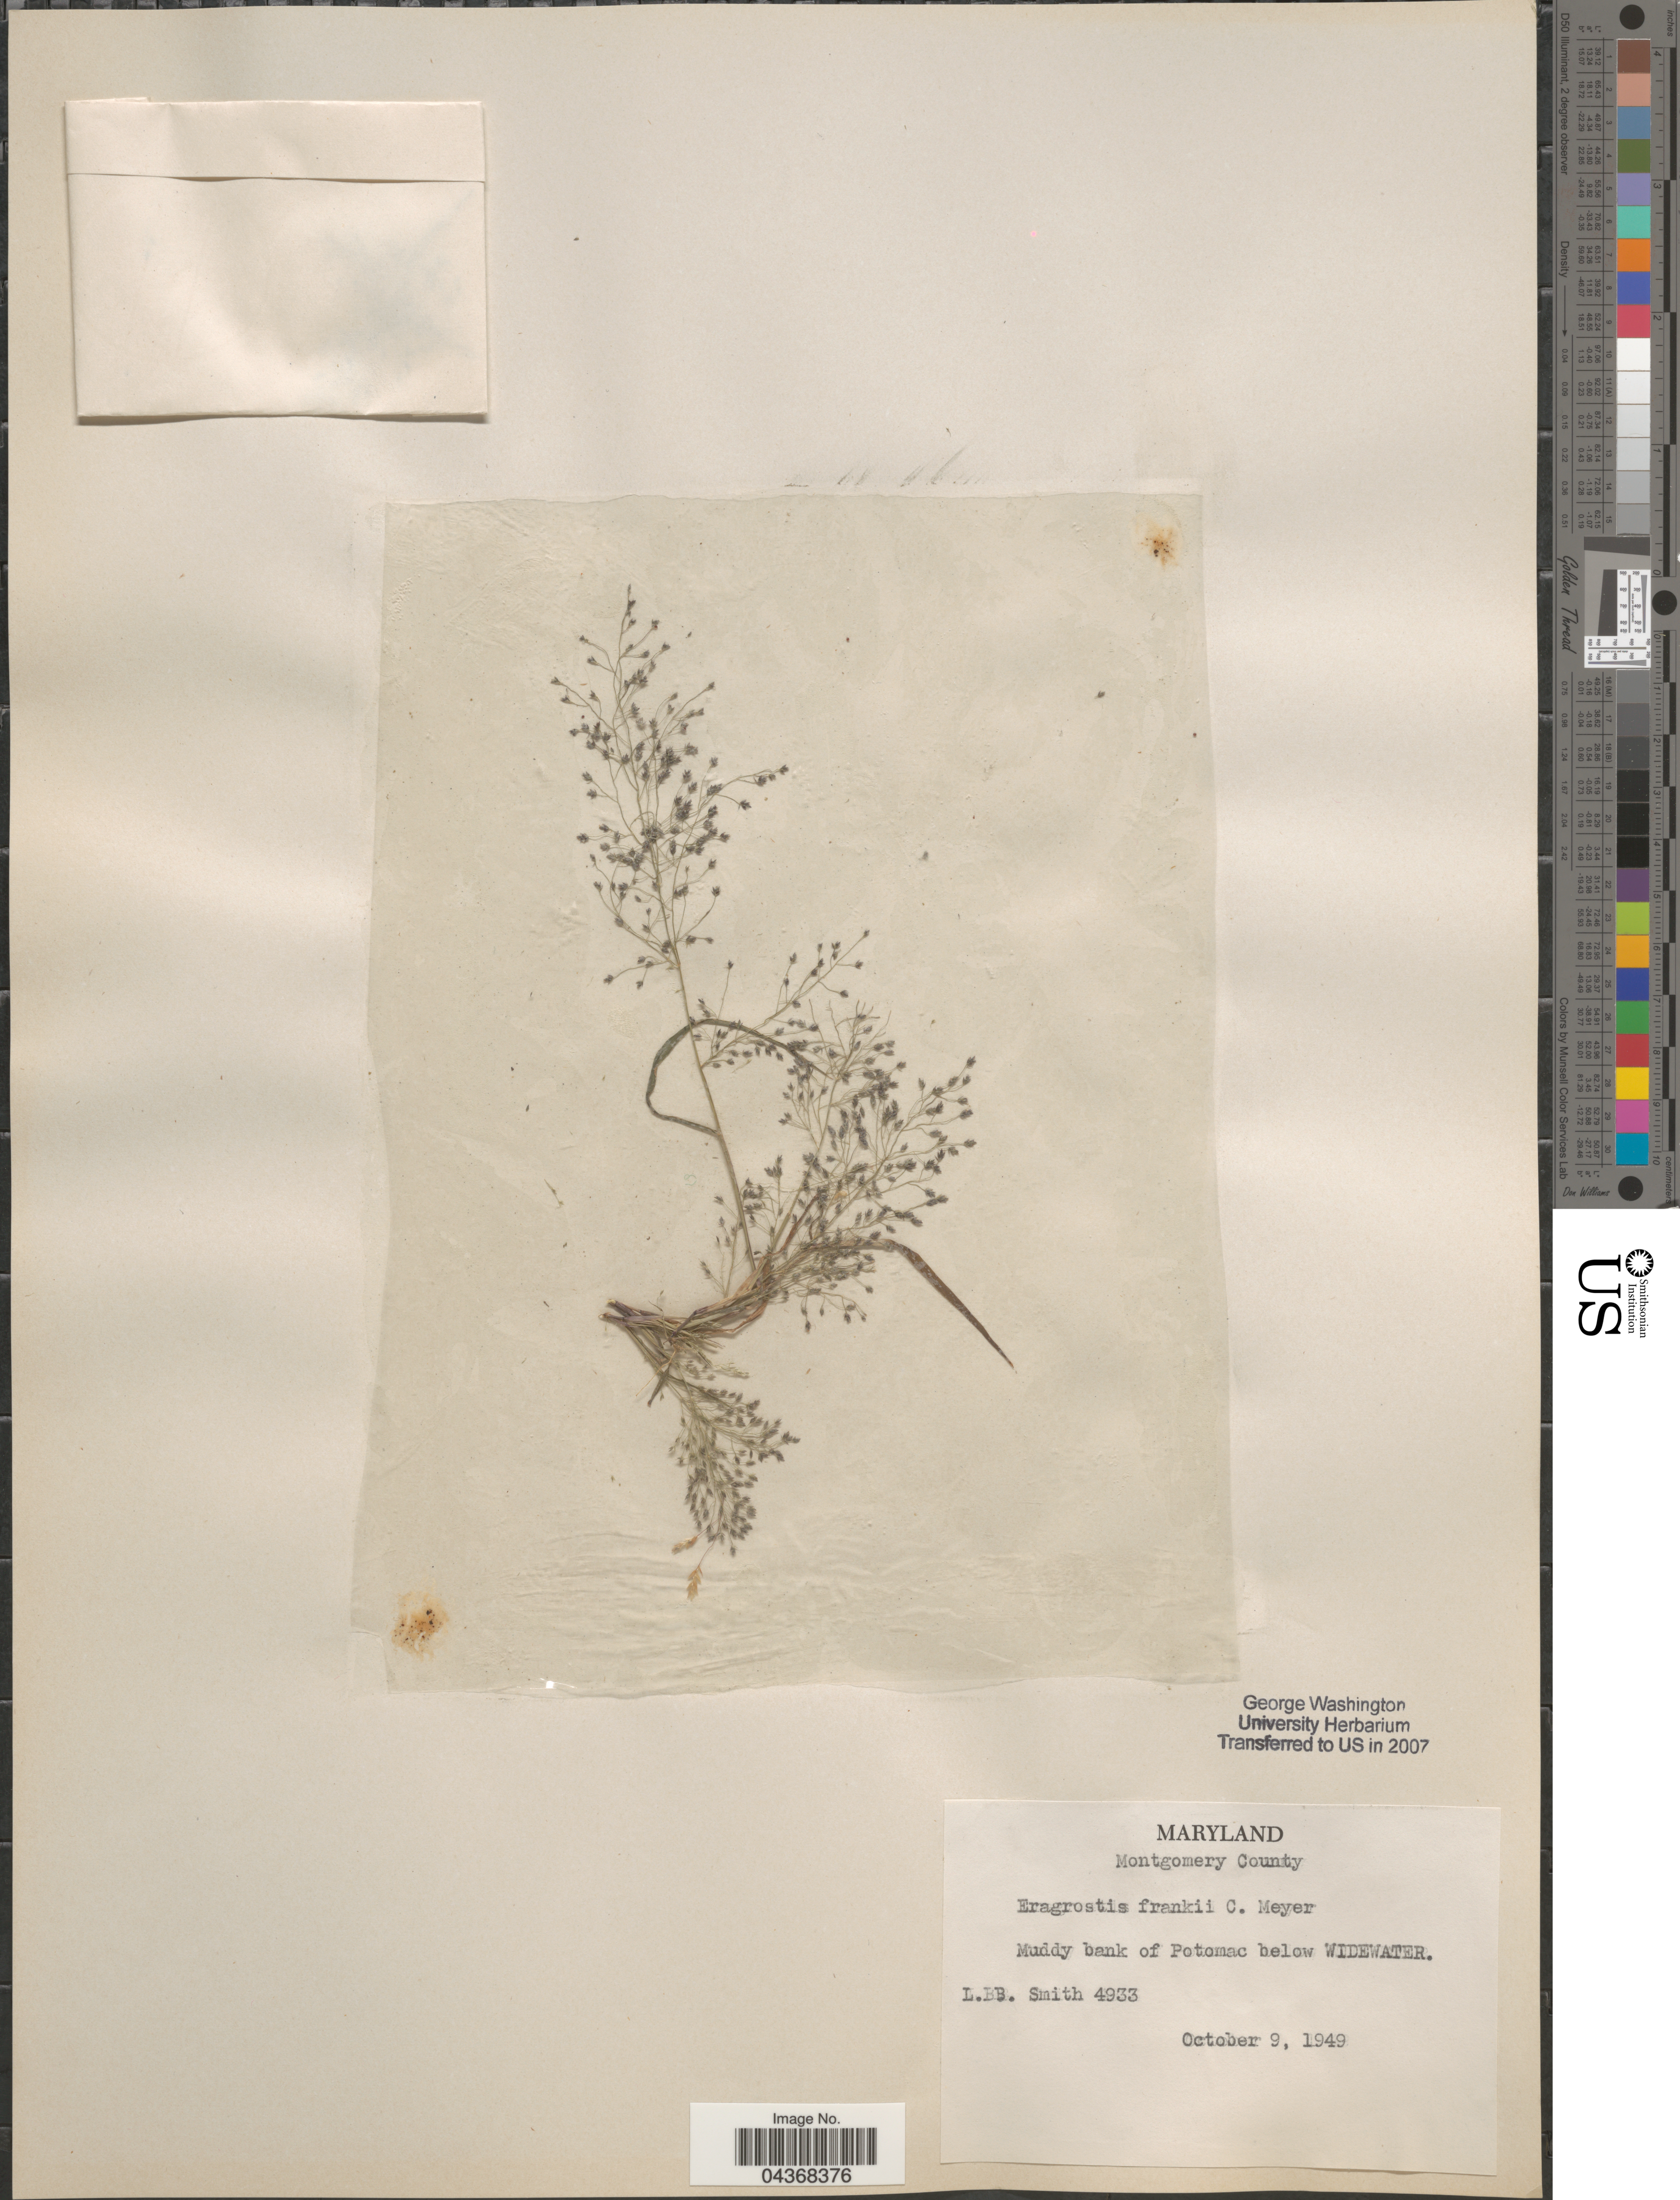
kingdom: Plantae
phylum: Tracheophyta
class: Liliopsida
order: Poales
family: Poaceae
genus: Eragrostis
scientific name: Eragrostis frankii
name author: C.A. Mey. ex Steud.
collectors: L. Smith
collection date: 1949-10-09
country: United States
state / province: Maryland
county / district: Montgomery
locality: Montgomery County. Muddy bank of Potomac below Widewater.